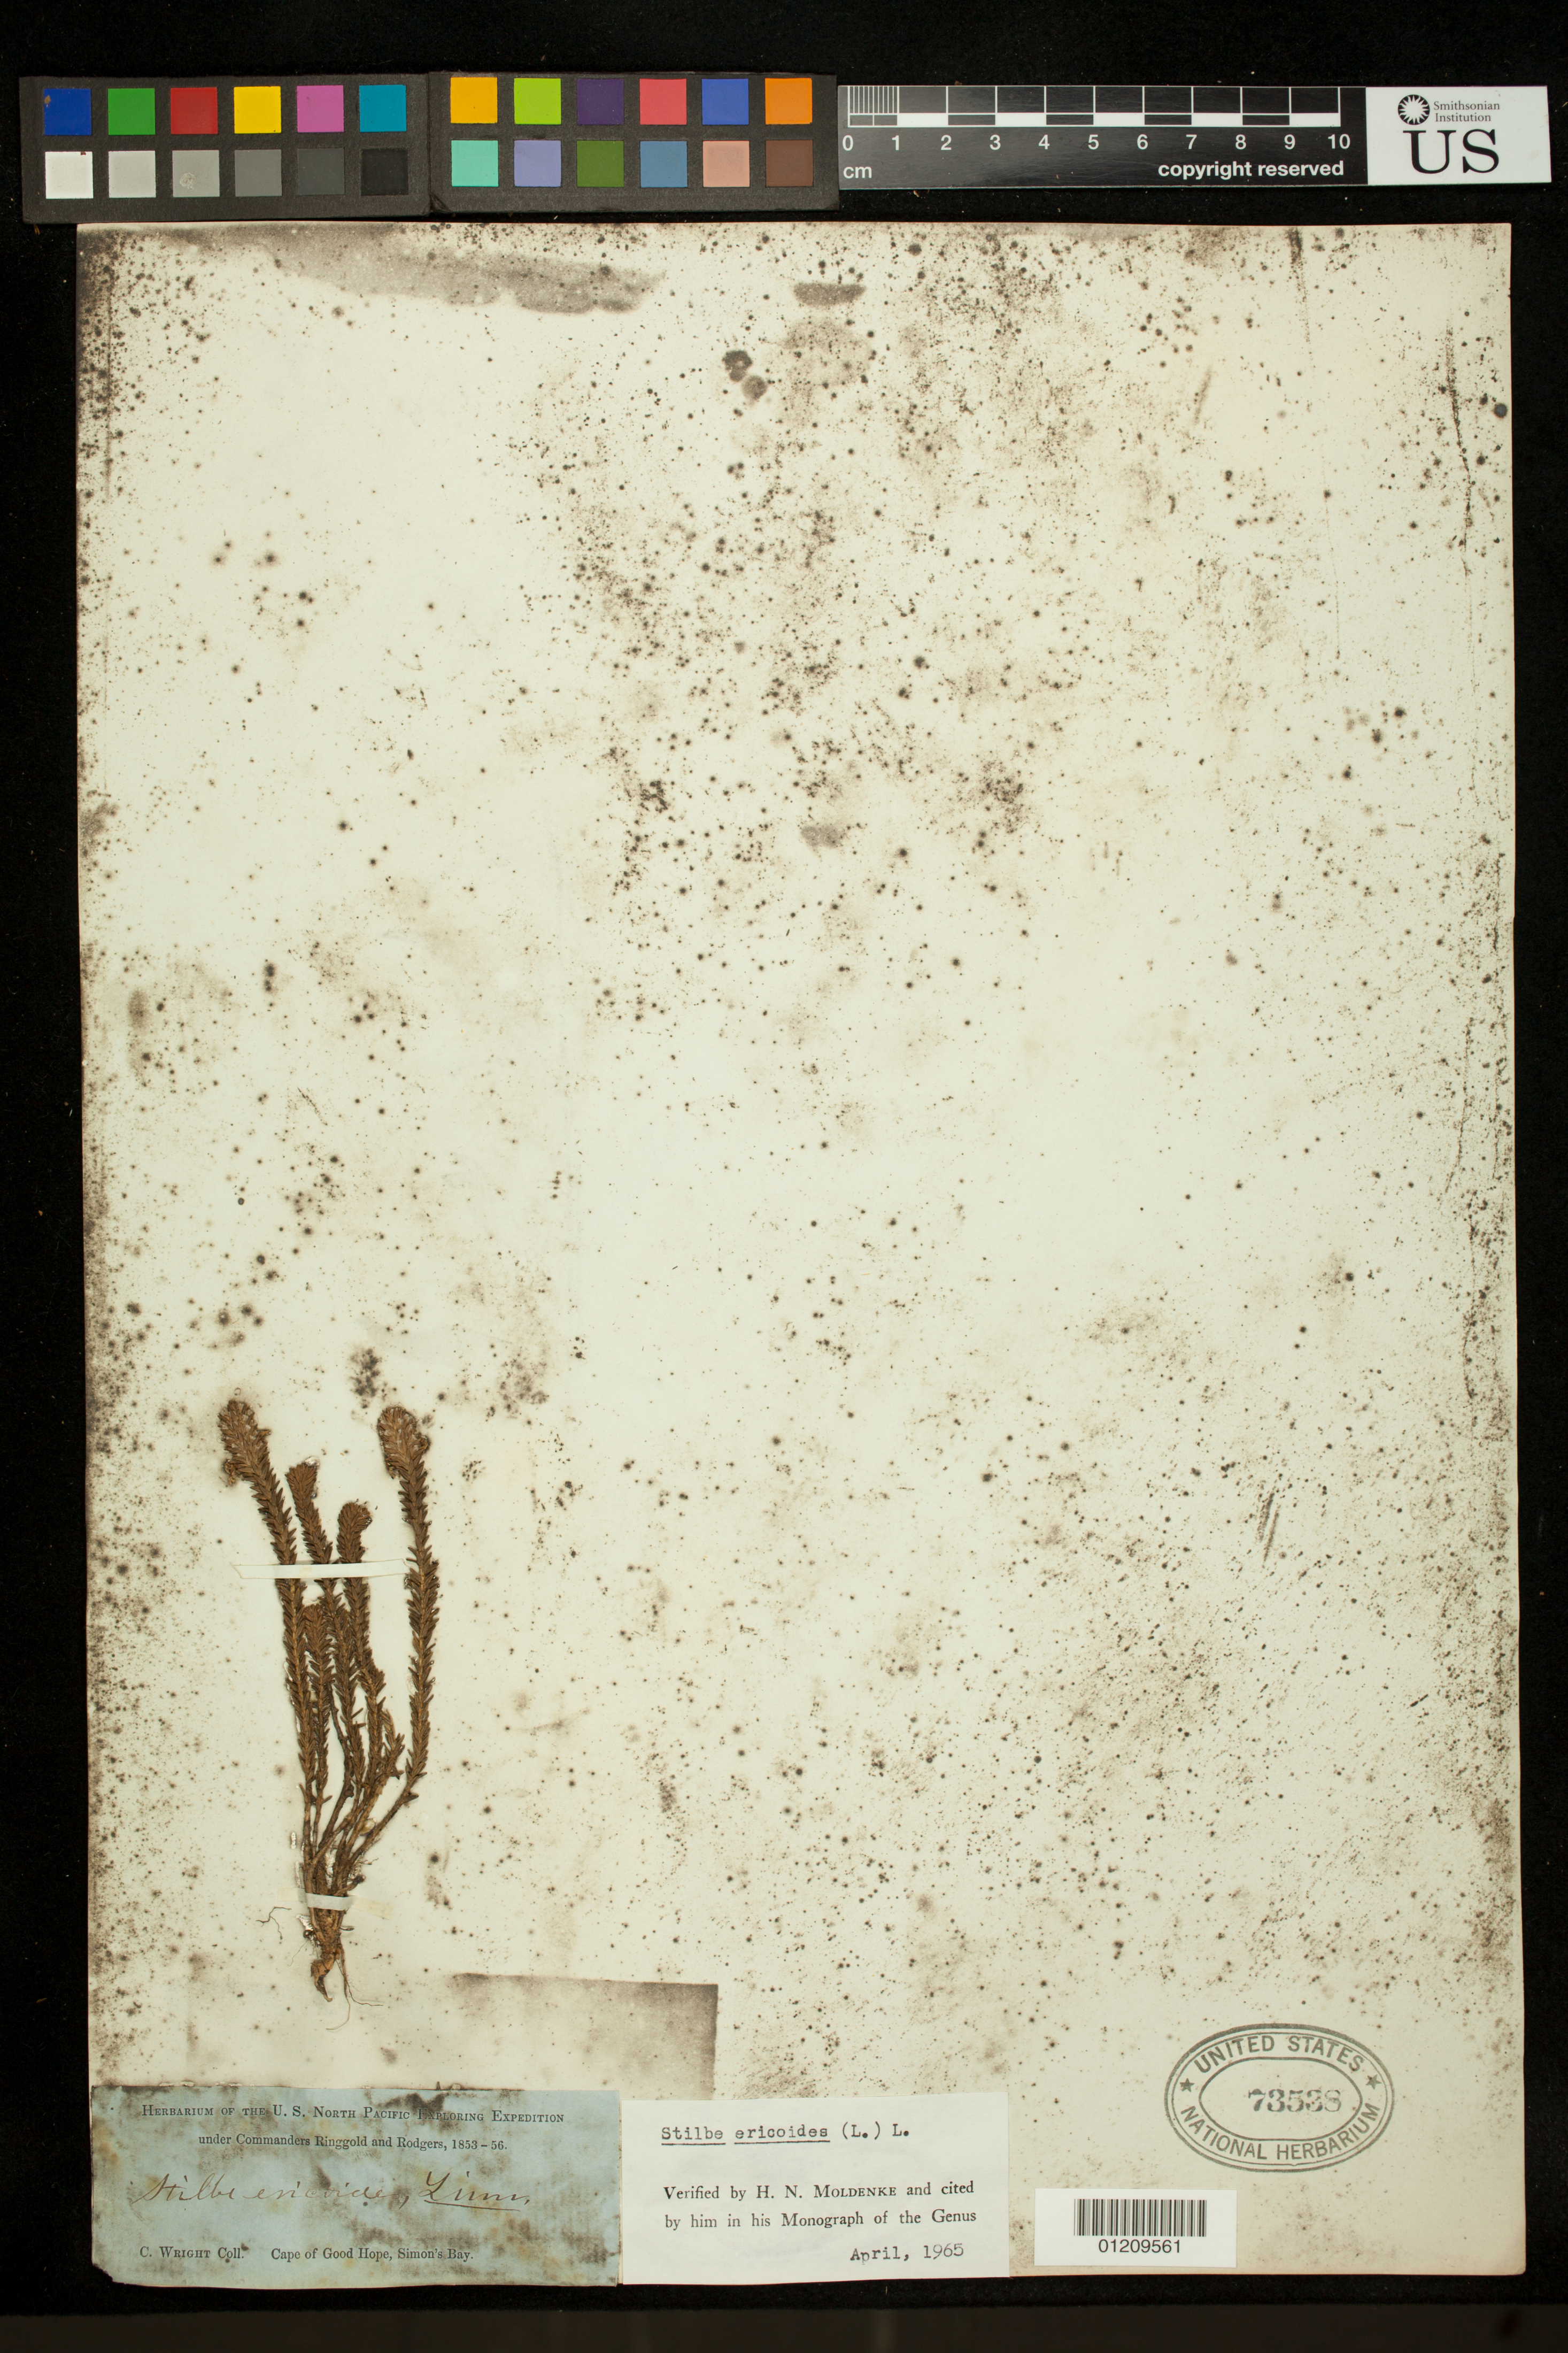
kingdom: Plantae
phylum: Tracheophyta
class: Magnoliopsida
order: Lamiales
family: Stilbaceae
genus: Stilbe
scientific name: Stilbe ericoides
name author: L.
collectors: C. Wright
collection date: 1853/1856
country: South Africa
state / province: Western Cape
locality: Cape of Good Hope, Simon's Bay.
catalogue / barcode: US 73538